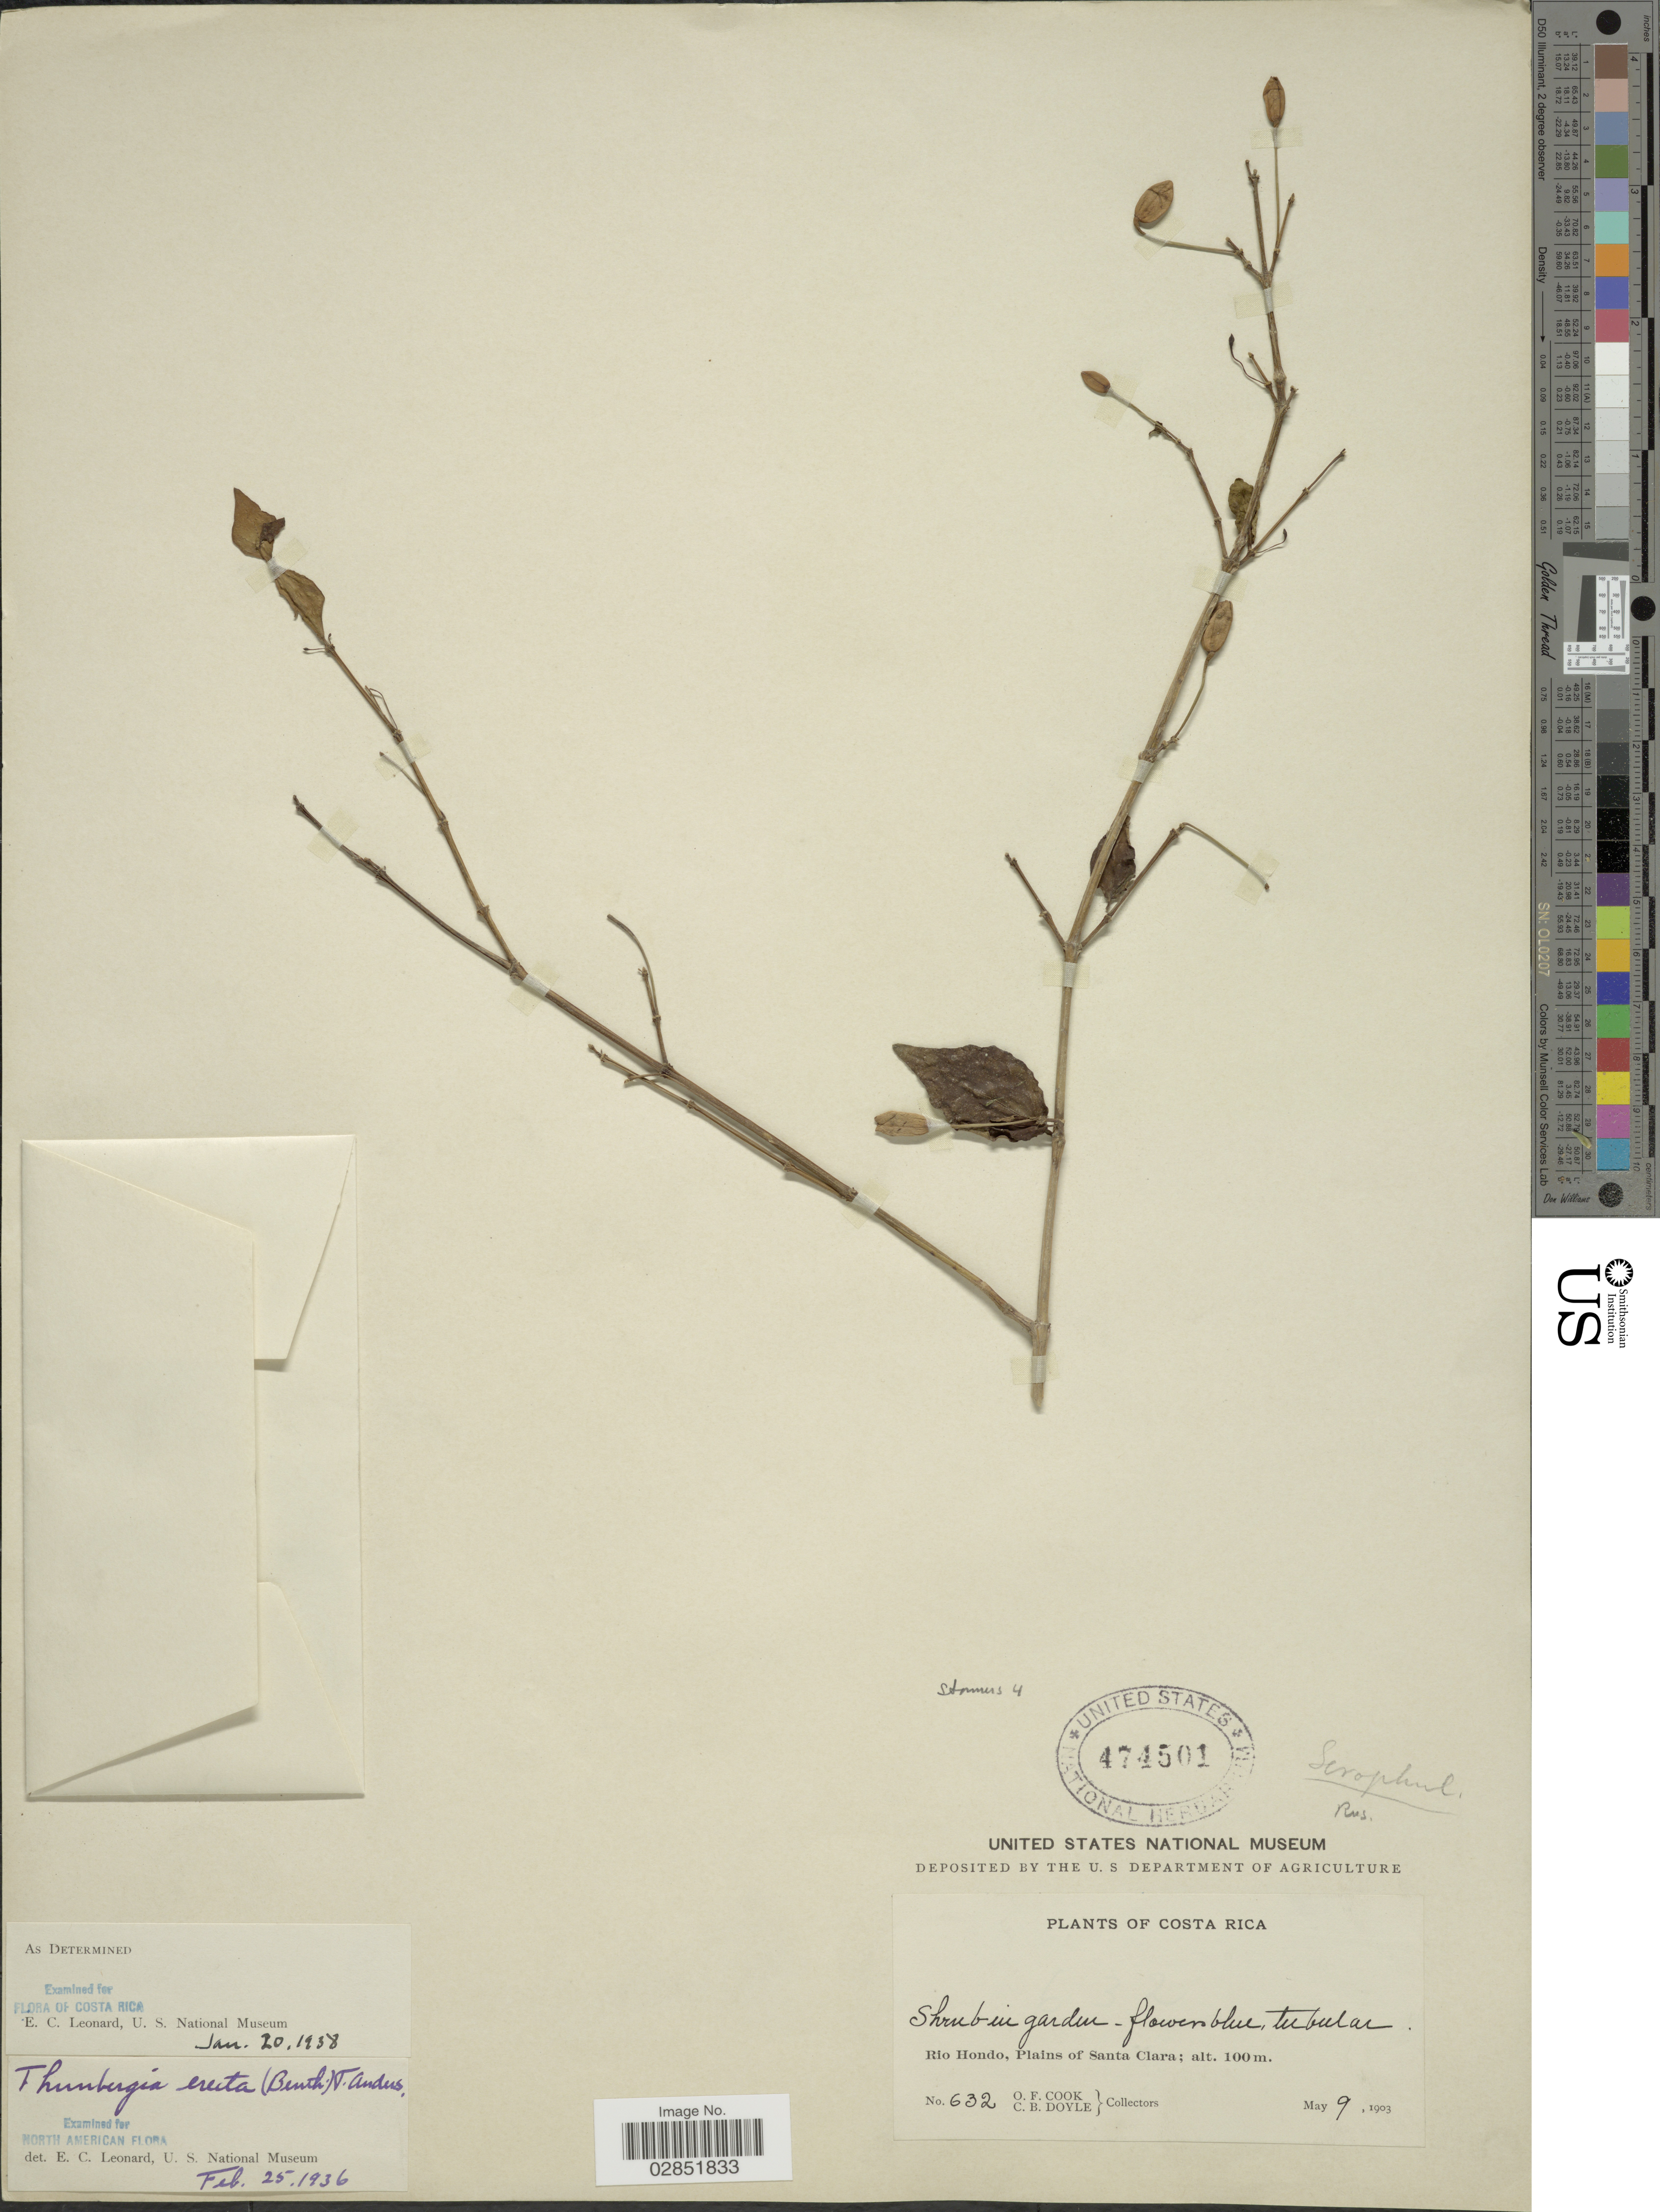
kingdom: Plantae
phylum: Tracheophyta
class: Magnoliopsida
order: Lamiales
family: Acanthaceae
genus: Thunbergia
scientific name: Thunbergia erecta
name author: (Benth.) T. Anderson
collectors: O. F. Cook & C. Doyle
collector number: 632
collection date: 1903-05-09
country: Costa Rica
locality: Rio Hondo, Plains of Santa Clara.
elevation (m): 100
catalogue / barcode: US 474501